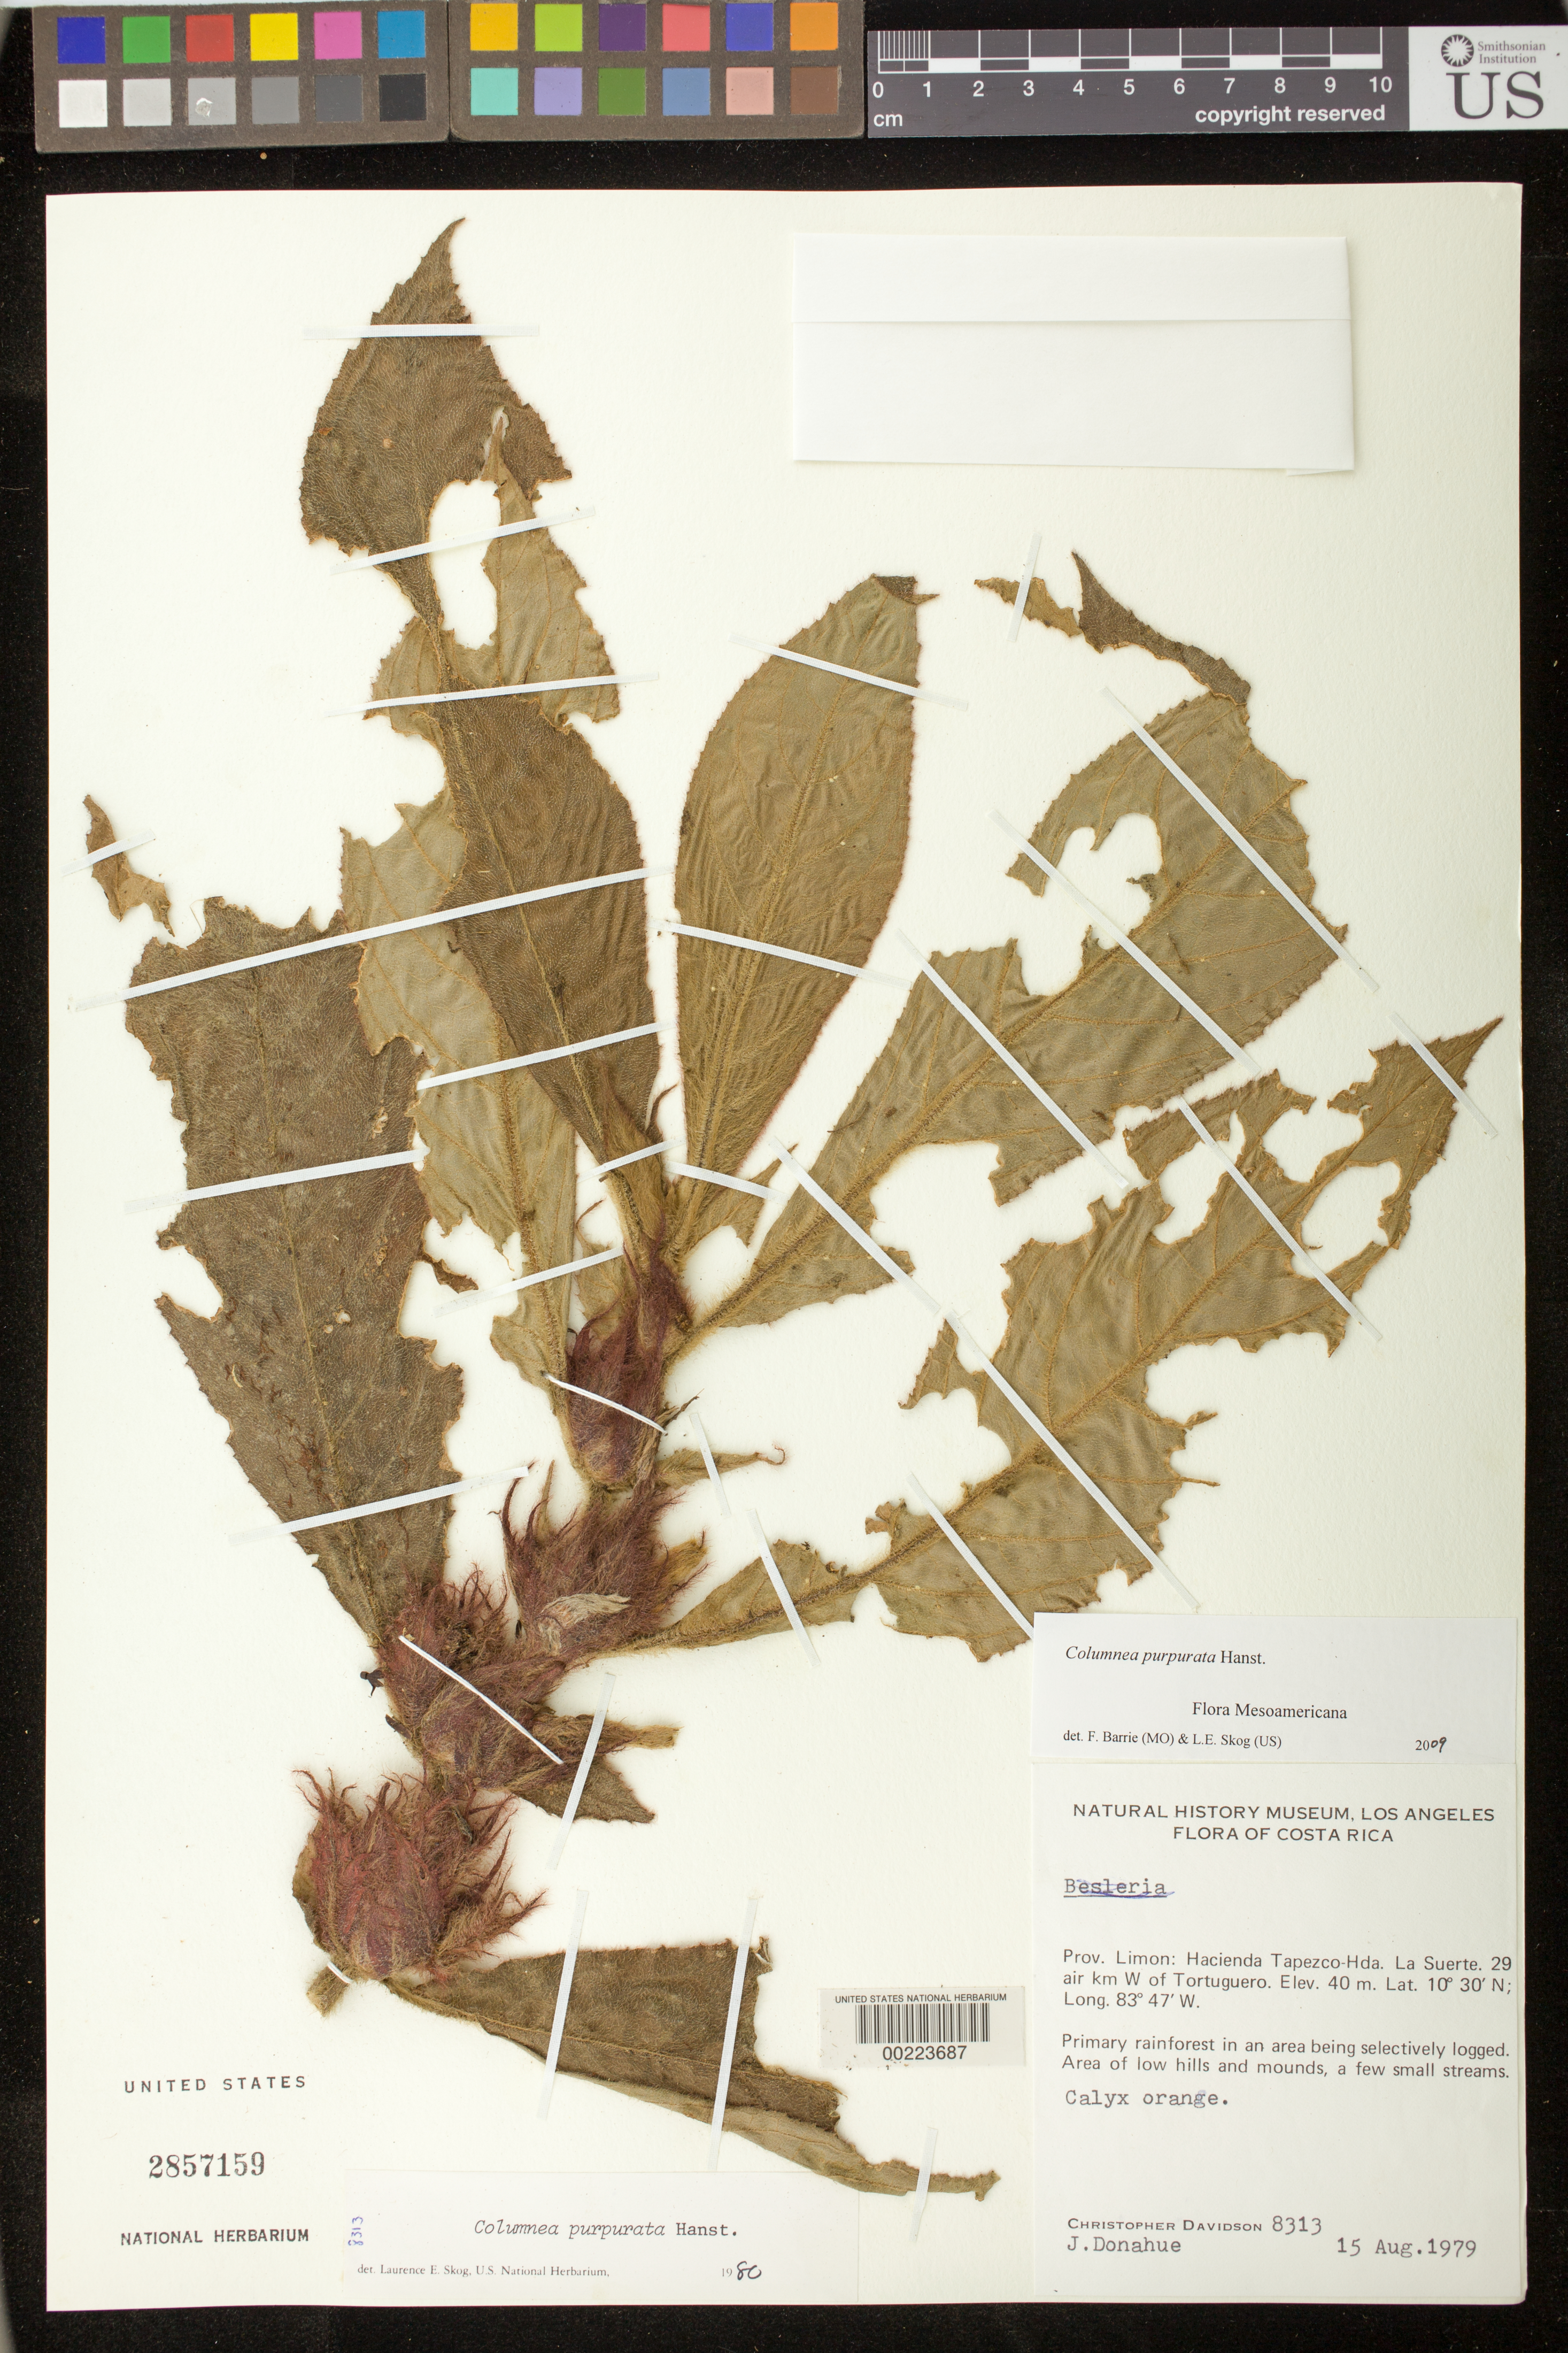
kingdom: Plantae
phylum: Tracheophyta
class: Magnoliopsida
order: Lamiales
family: Gesneriaceae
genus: Columnea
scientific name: Columnea purpurata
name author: Hanst.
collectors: C. Davidson & J. Donahue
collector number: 8313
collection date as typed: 15 Aug 1979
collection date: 1979-08-15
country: Costa Rica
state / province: Limón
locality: Hacienda Tapezco-Hda La Suerte, 29 air km W of Tortuguero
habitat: Primary rainforest in area being selectively logged, ...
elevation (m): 40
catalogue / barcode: US 2857159